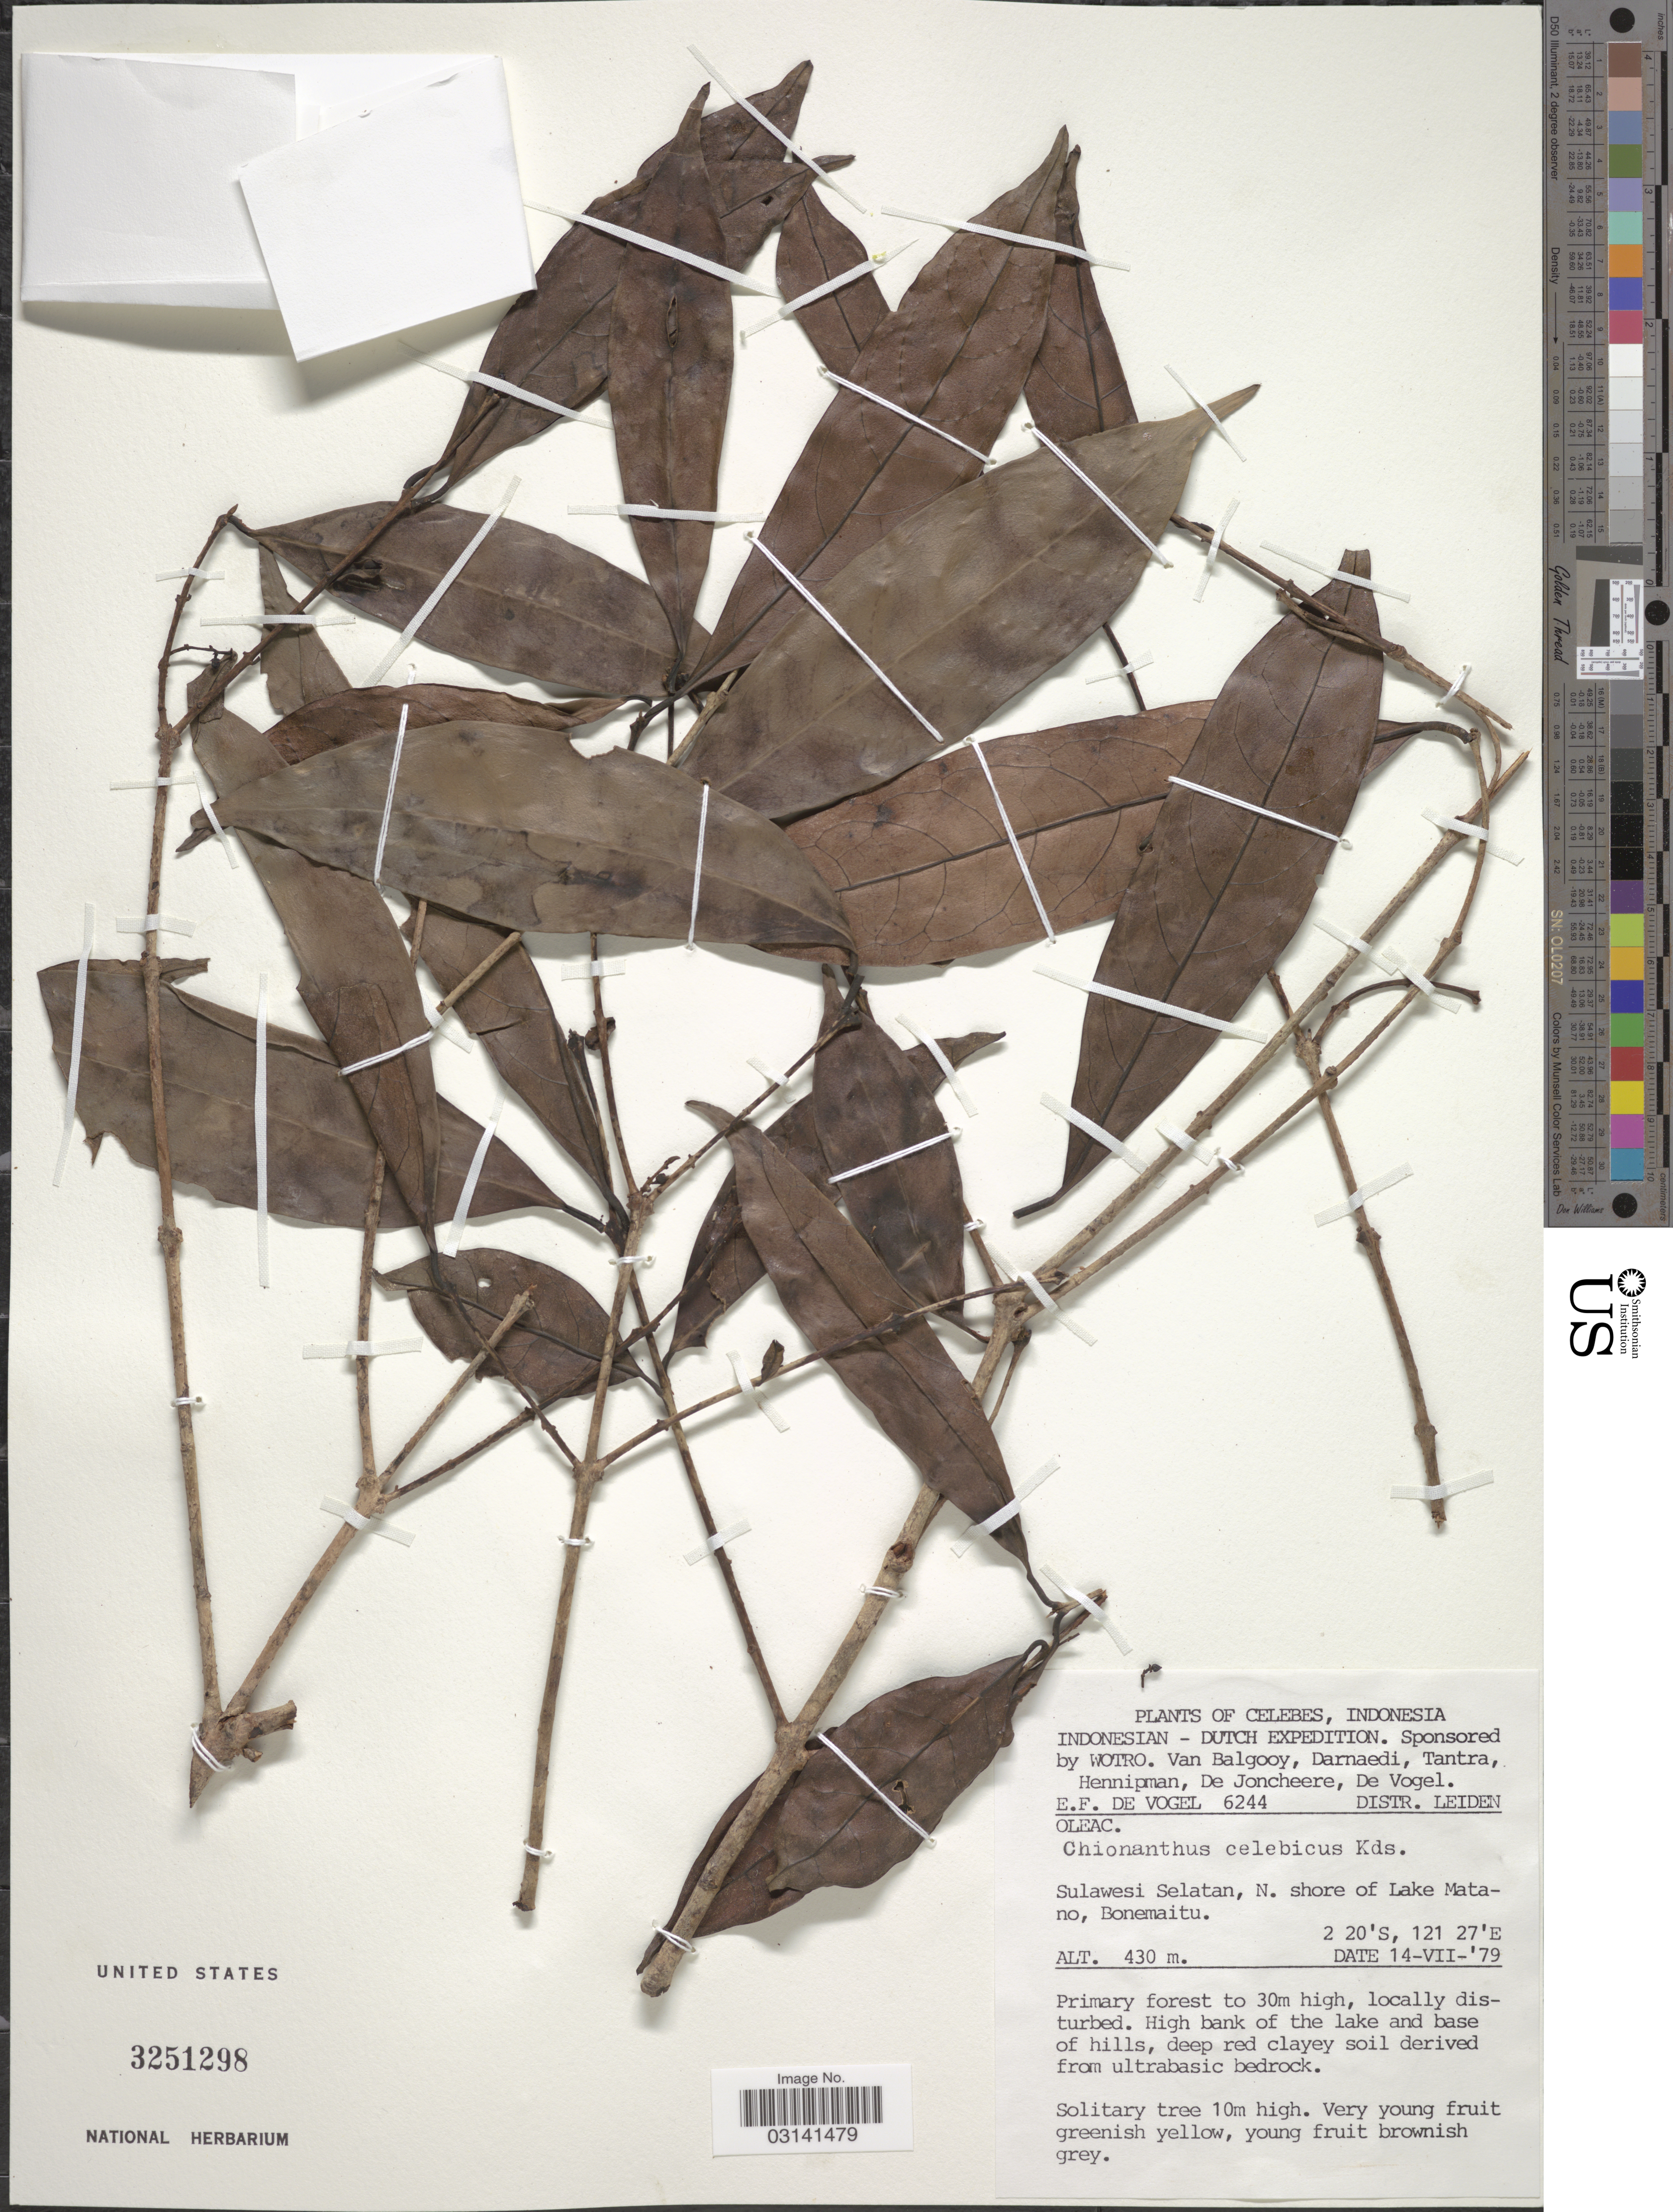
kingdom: Plantae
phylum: Tracheophyta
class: Magnoliopsida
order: Lamiales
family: Oleaceae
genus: Chionanthus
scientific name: Chionanthus celebicus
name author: (Koord.) Kiew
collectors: E. F. de Vogel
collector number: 6244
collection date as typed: Transcribed d/m/y: 14/7/79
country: Indonesia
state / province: Sulawesi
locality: Celebes. Sulawesi Selatan, N. shore of Lake Matano, Bonemaitu.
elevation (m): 430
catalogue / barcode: US 3251298